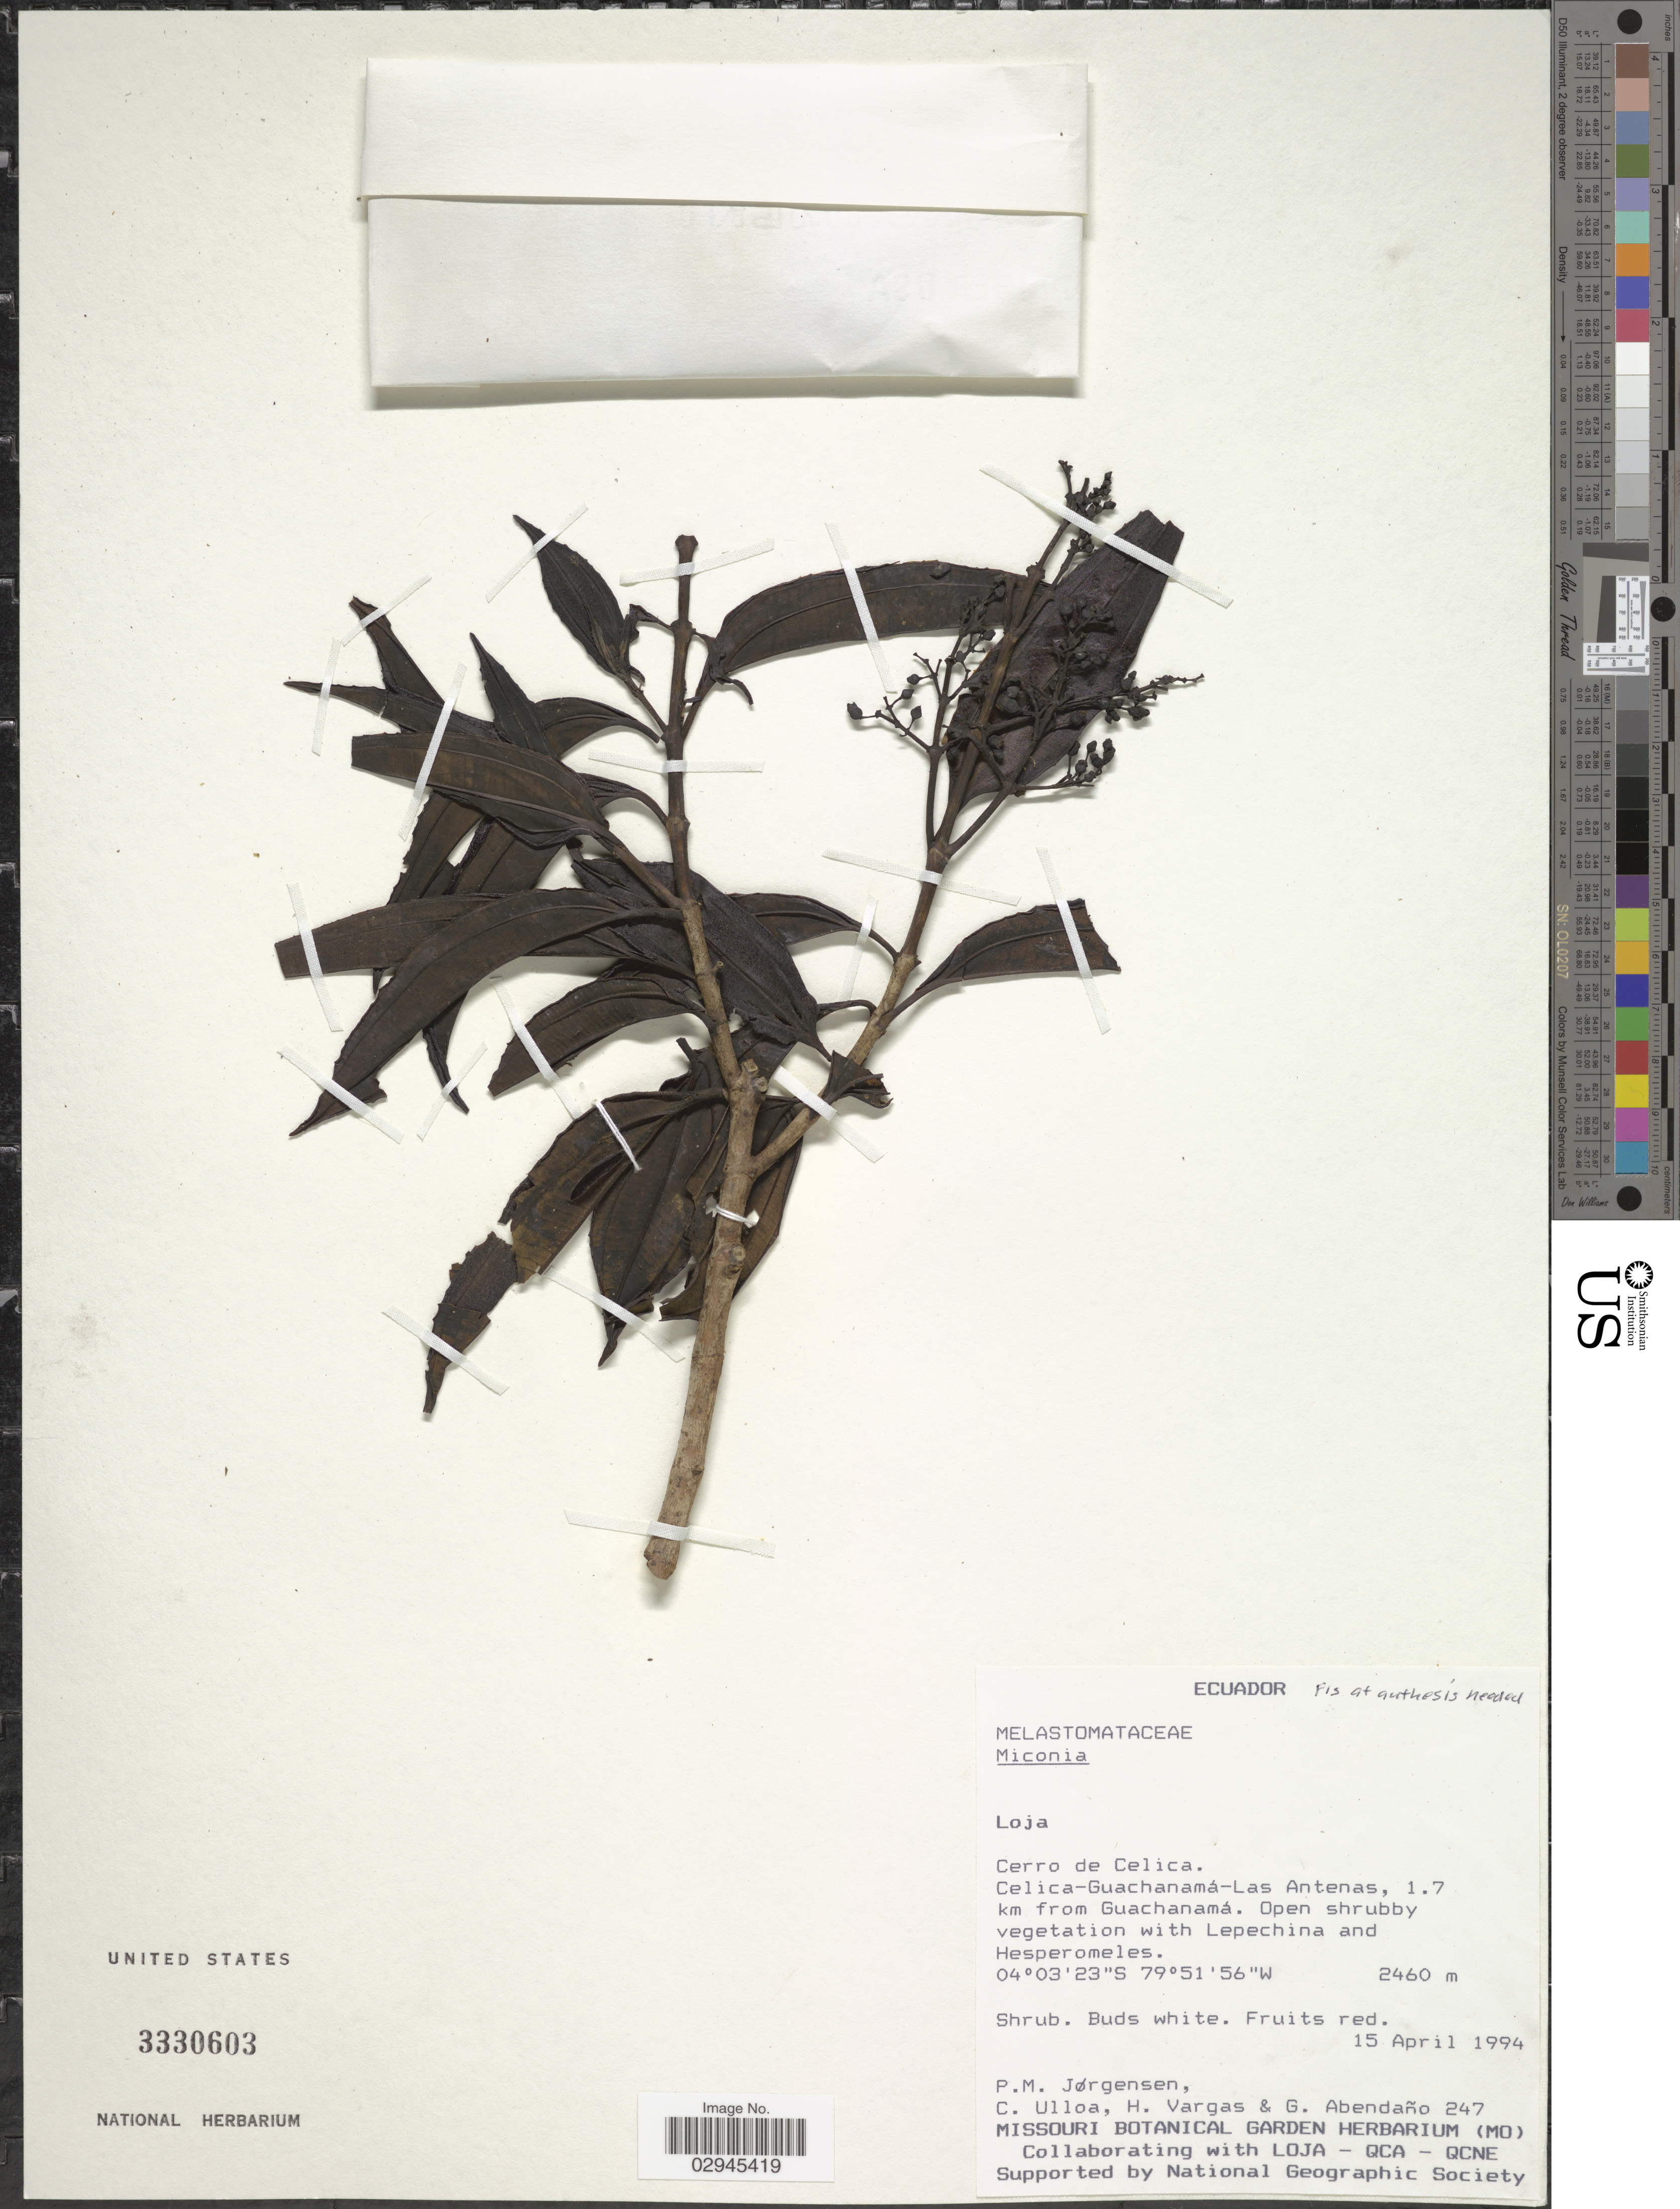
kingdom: Plantae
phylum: Tracheophyta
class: Magnoliopsida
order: Myrtales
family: Melastomataceae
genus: Miconia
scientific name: Miconia sp.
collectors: P. M. Jørgensen, C. Ulloa, H. Vargas & G. Abendaño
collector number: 247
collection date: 1994-04-15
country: Ecuador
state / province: Loja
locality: Cerro de Celica. Celica-Guachanamá-Las Antenas, 1.7 km from Guachanamá.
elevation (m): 2460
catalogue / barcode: US 3330603